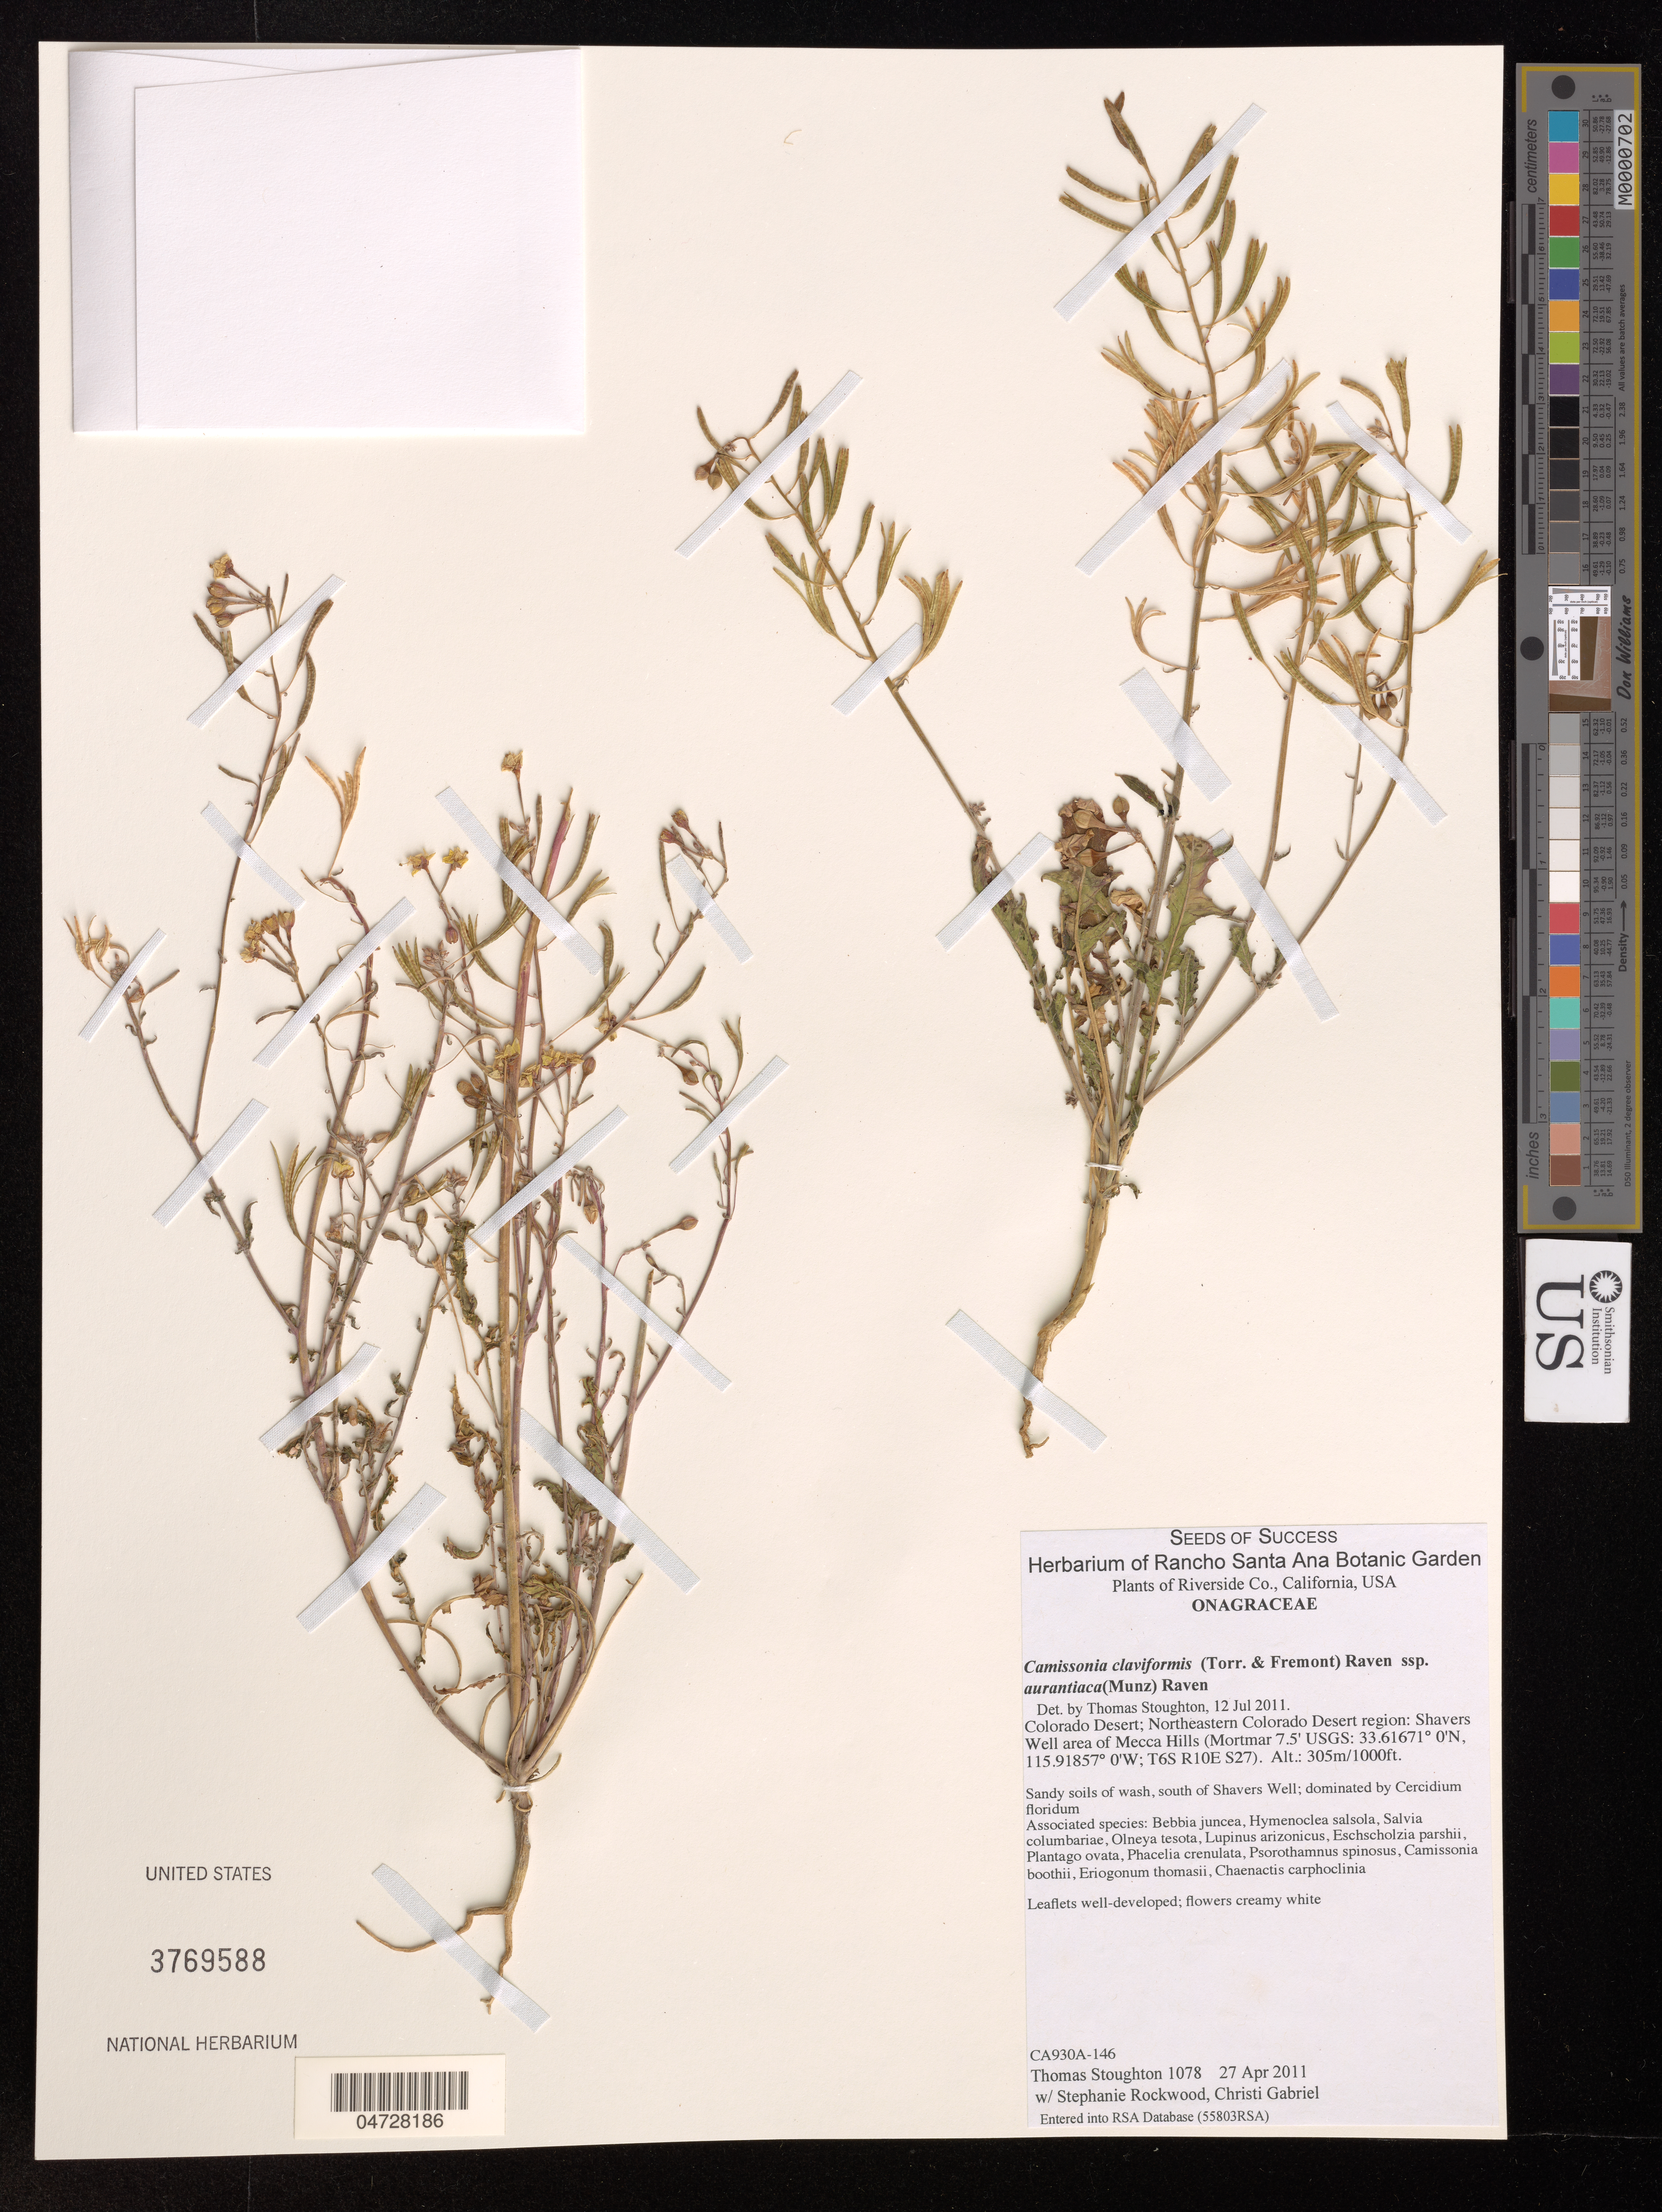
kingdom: Plantae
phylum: Tracheophyta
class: Magnoliopsida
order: Myrtales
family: Onagraceae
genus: Camissonia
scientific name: Camissonia claviformis subsp. aurantiaca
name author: (S. Watson) P.H. Raven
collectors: T. Stoughton, S. Rockwood & C. Gabriel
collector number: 1078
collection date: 2011-04-27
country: United States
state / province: California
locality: Riverside Co., Colorado Desert: Northeasthern Colorado Desert region: Shavers Well area of Mecca Hills.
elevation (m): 305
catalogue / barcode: US 3769588